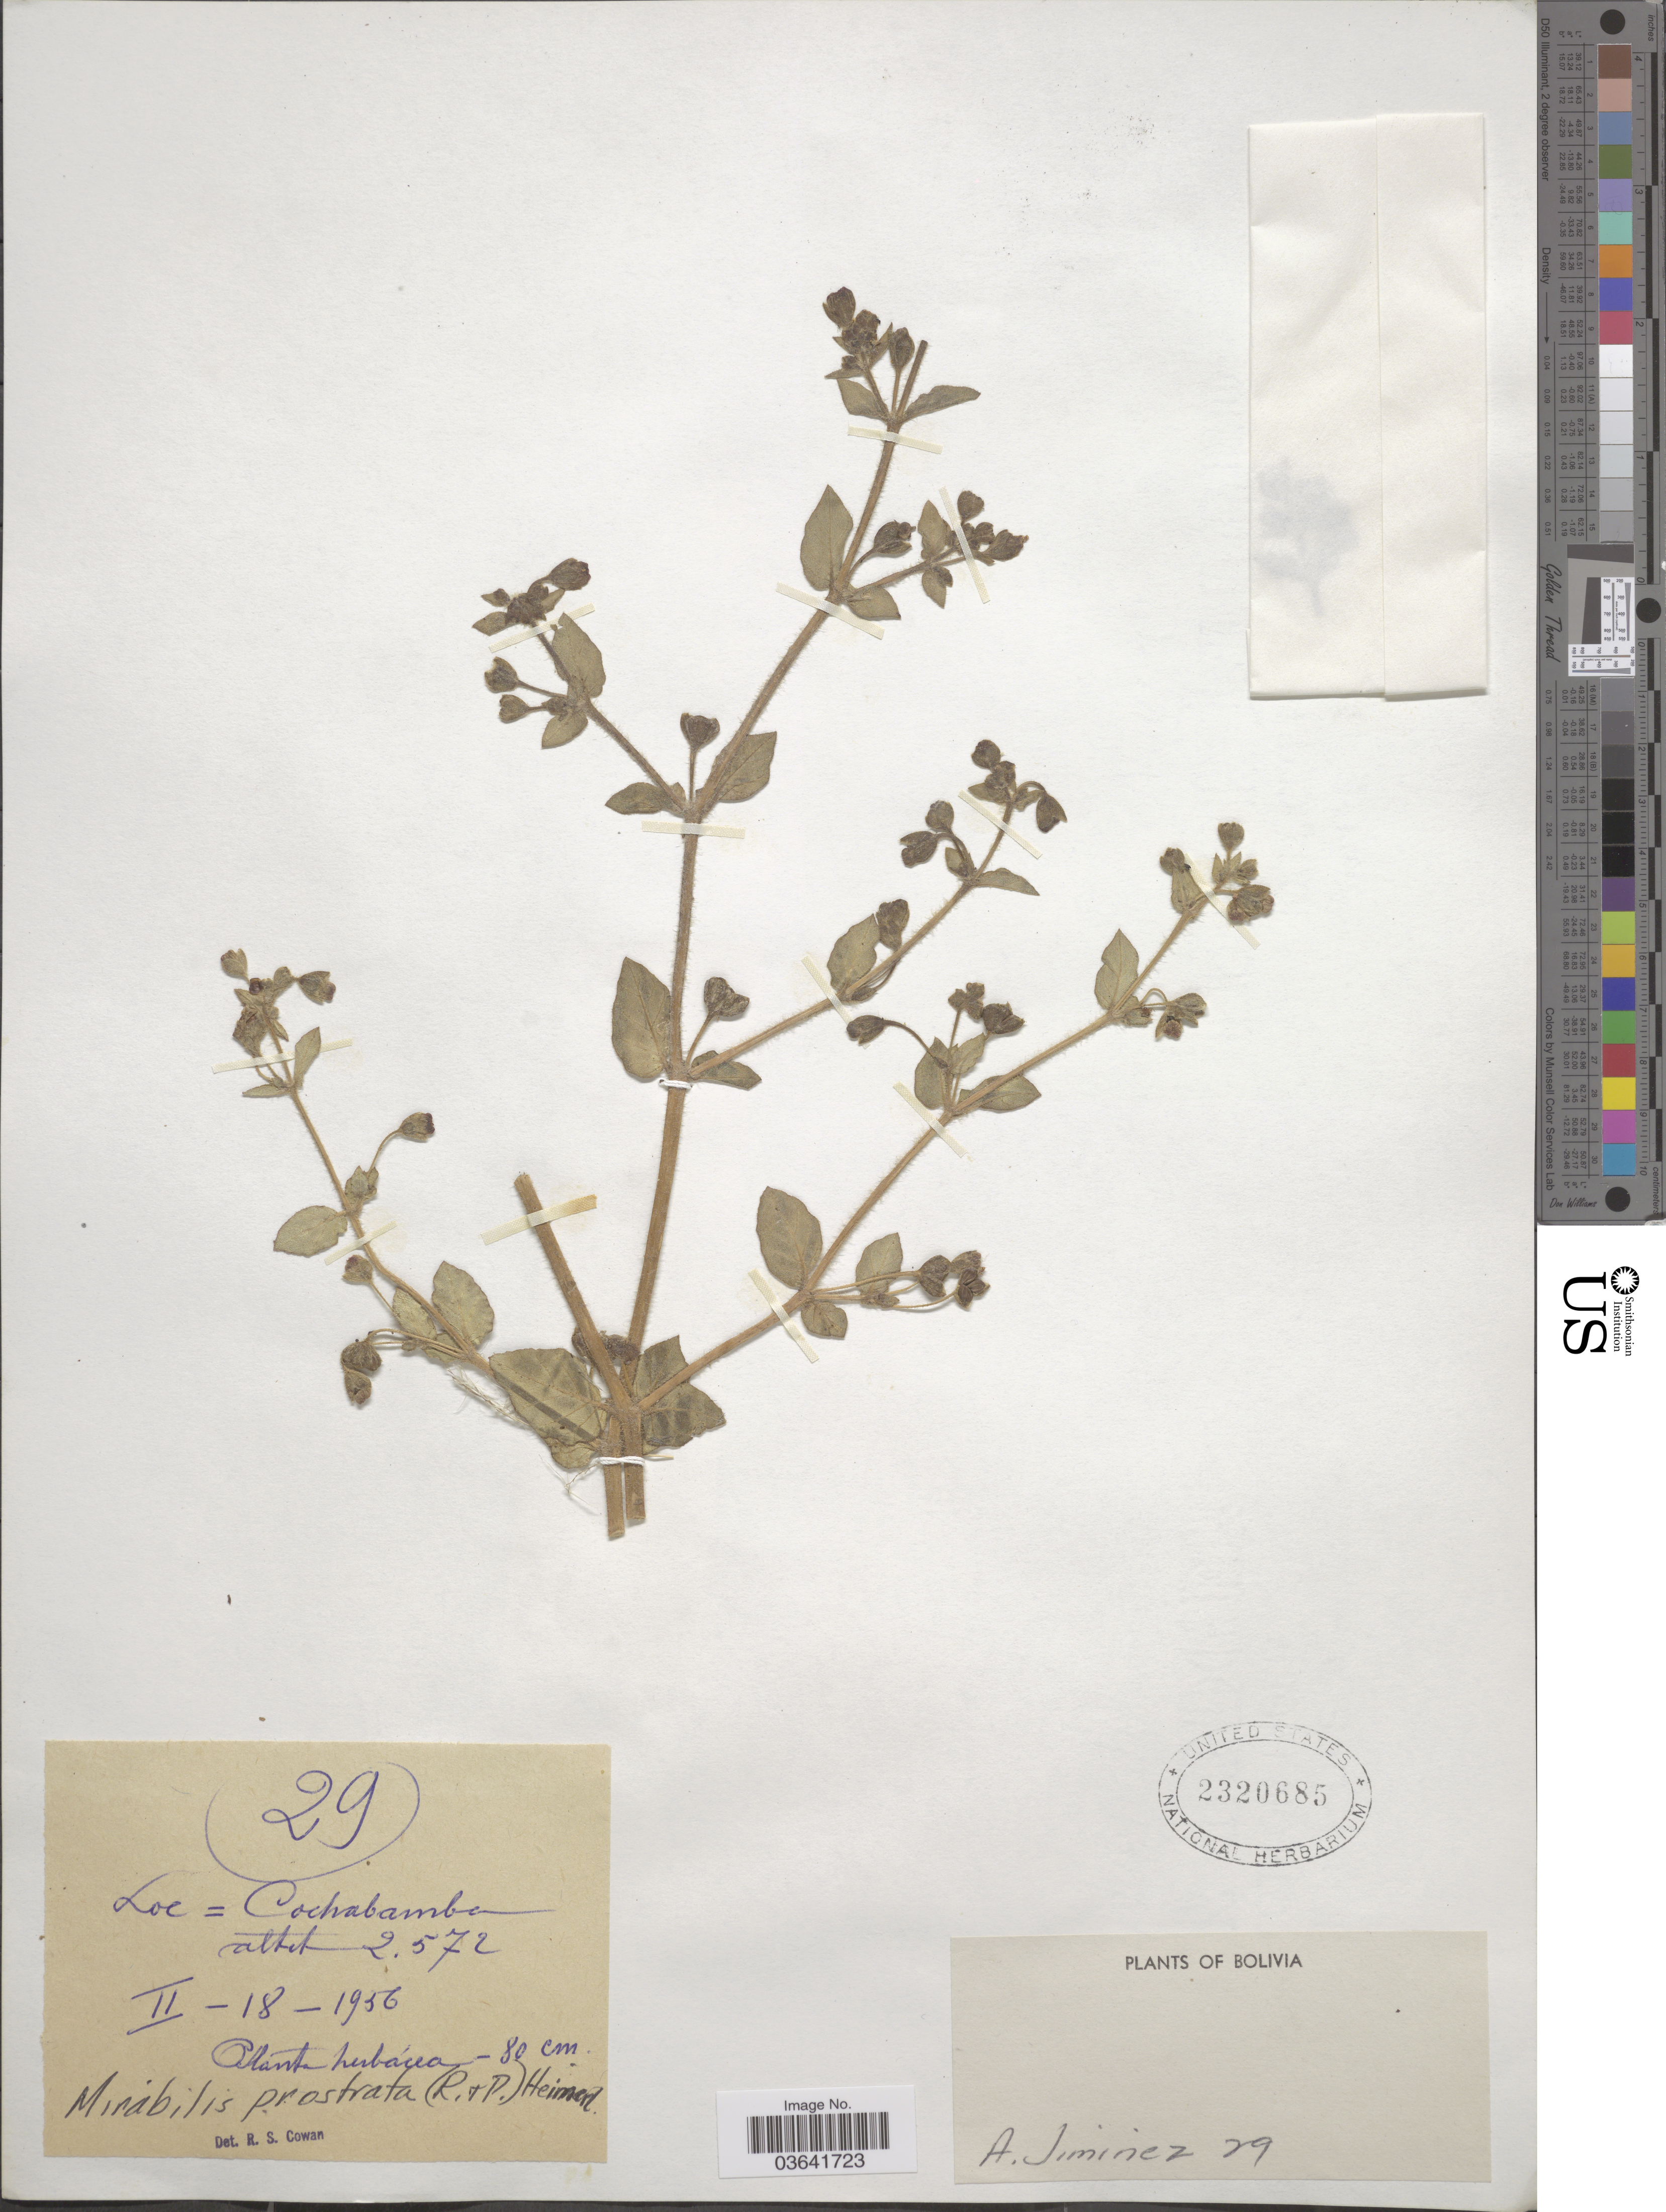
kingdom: Plantae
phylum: Tracheophyta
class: Magnoliopsida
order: Caryophyllales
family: Nyctaginaceae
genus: Mirabilis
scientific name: Mirabilis prostrata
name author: (Ruiz & Pav.) Heimerl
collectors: A. Jiminez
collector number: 29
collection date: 1956-02-18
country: Bolivia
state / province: Cochabamba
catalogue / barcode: US 2320685